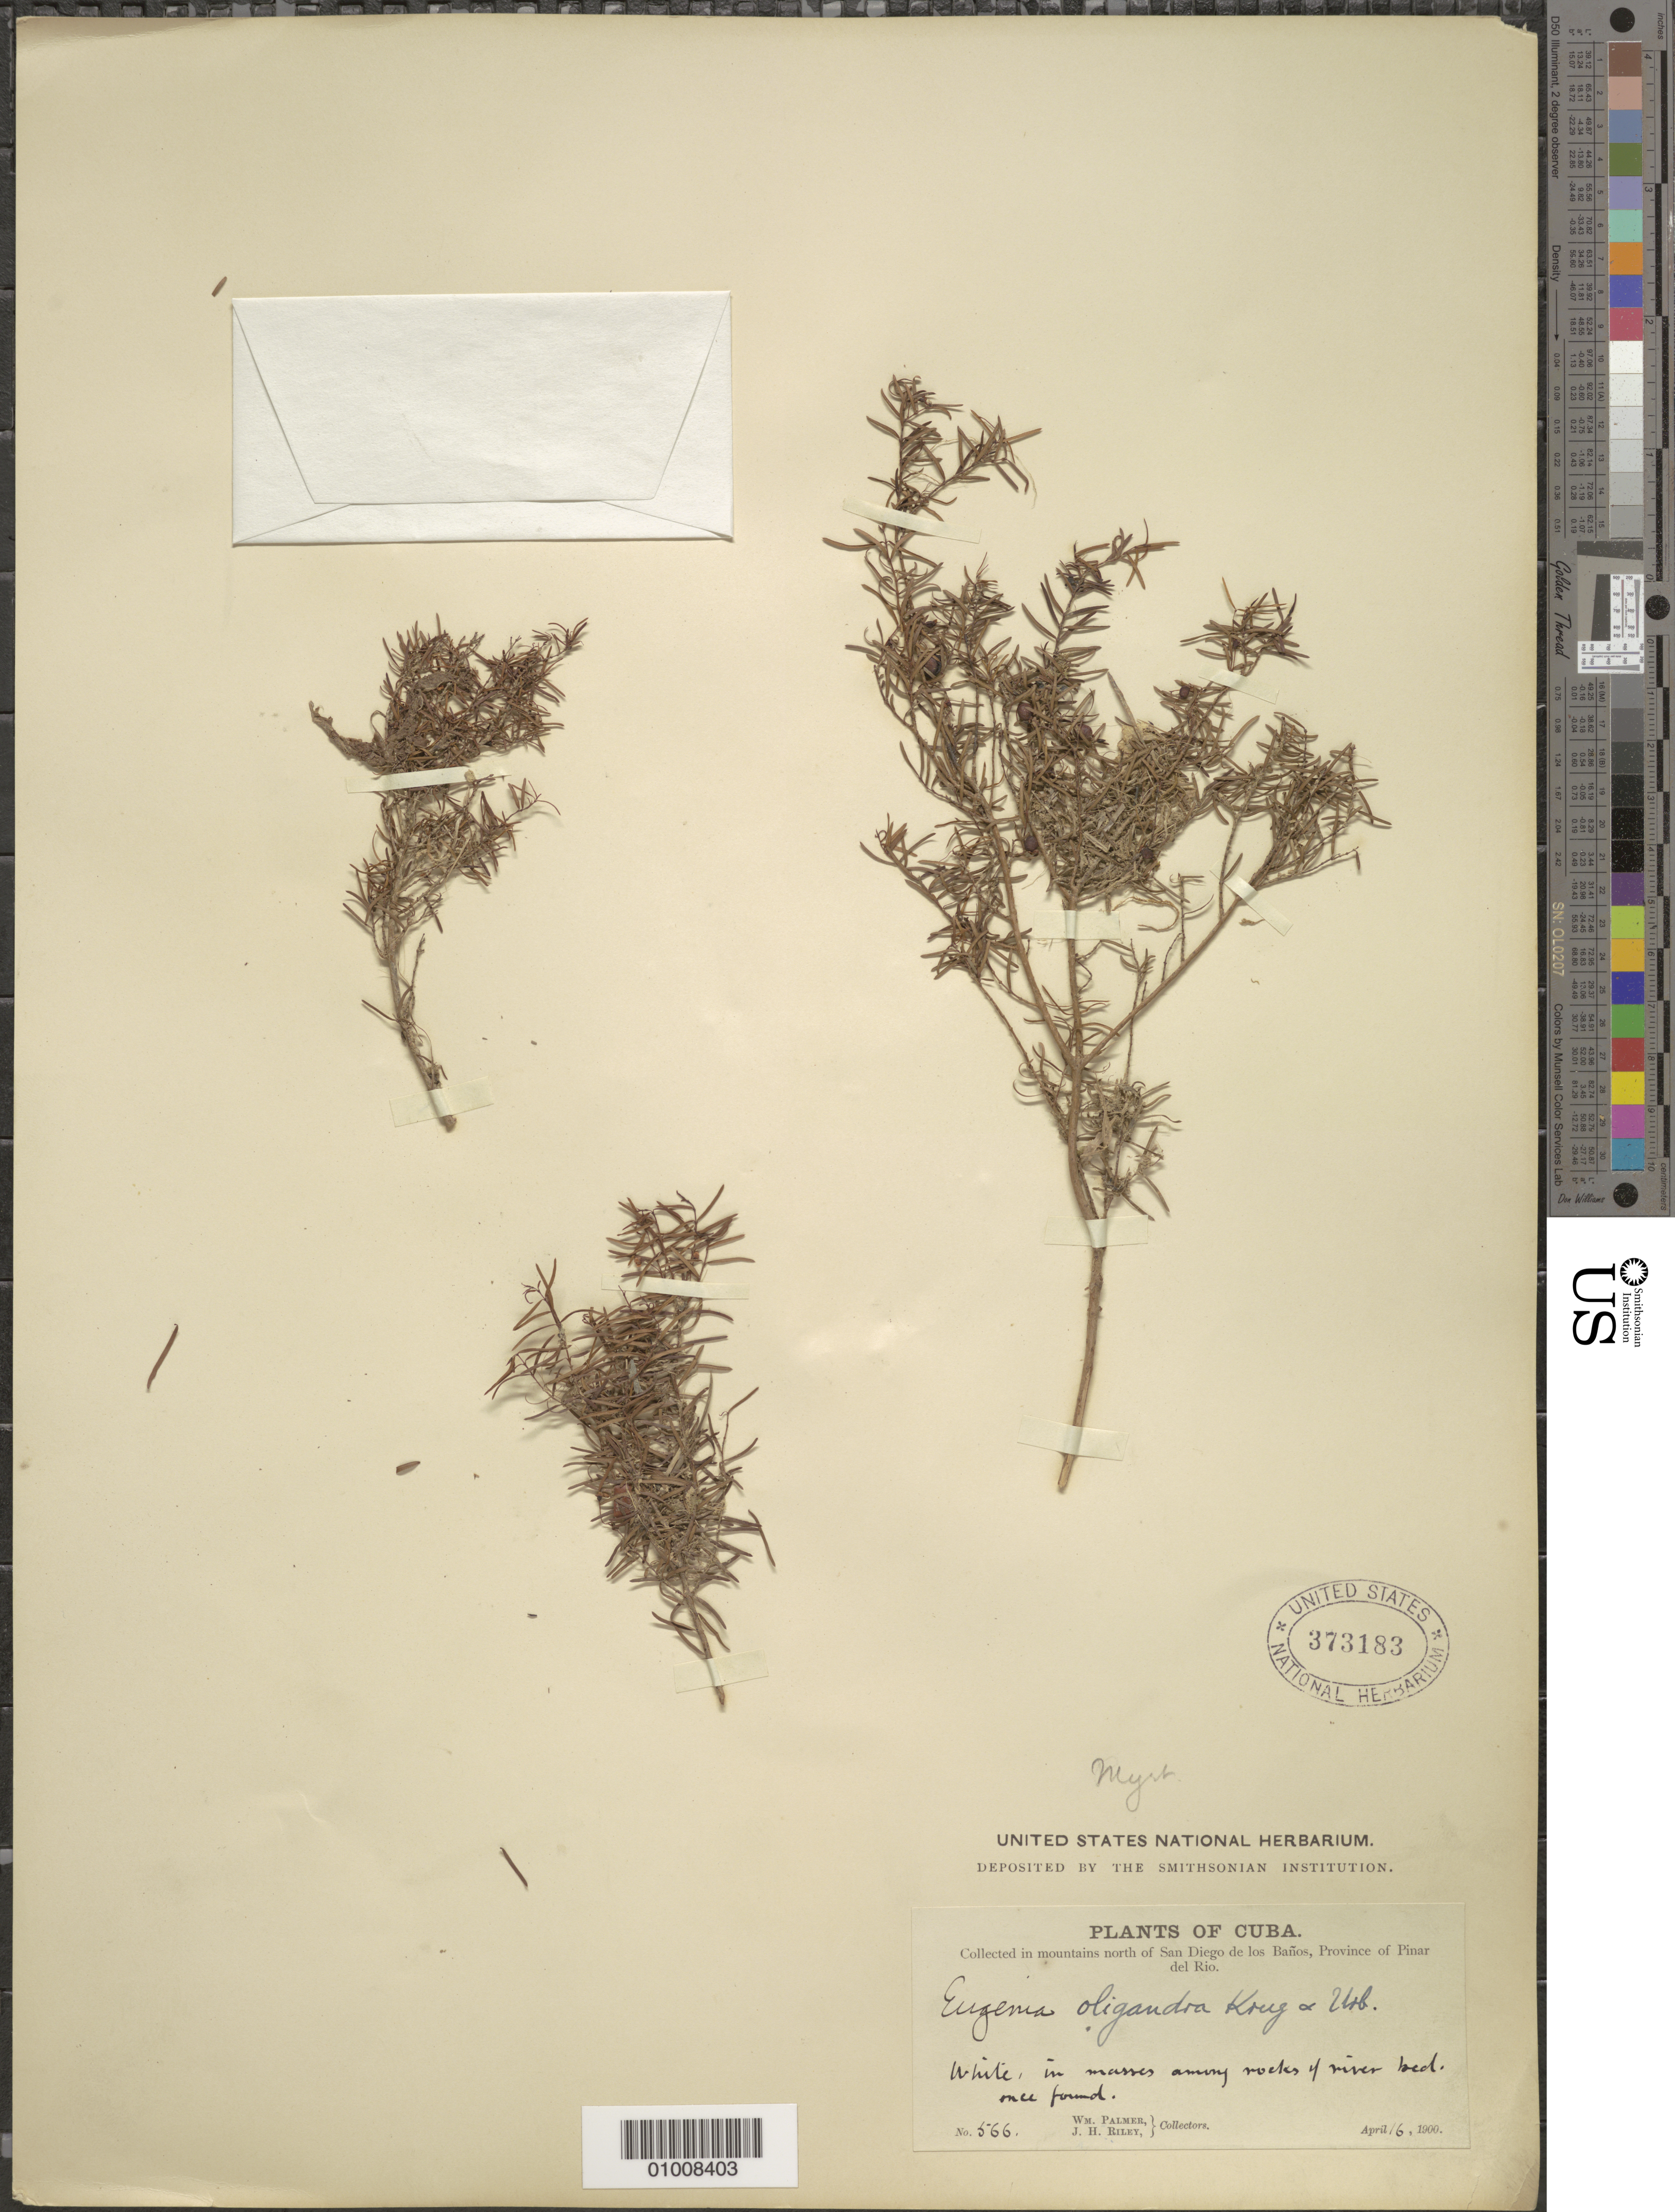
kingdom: Plantae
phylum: Tracheophyta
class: Magnoliopsida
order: Myrtales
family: Myrtaceae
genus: Eugenia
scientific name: Eugenia oligandra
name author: Krug & Urb.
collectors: W. Palmer & J. H. Riley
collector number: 566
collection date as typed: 16 Apr 1900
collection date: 1900-04-16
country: Cuba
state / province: Pinar del Rio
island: Cuba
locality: Mountains north of San Diego de los Baños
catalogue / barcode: US 1373183